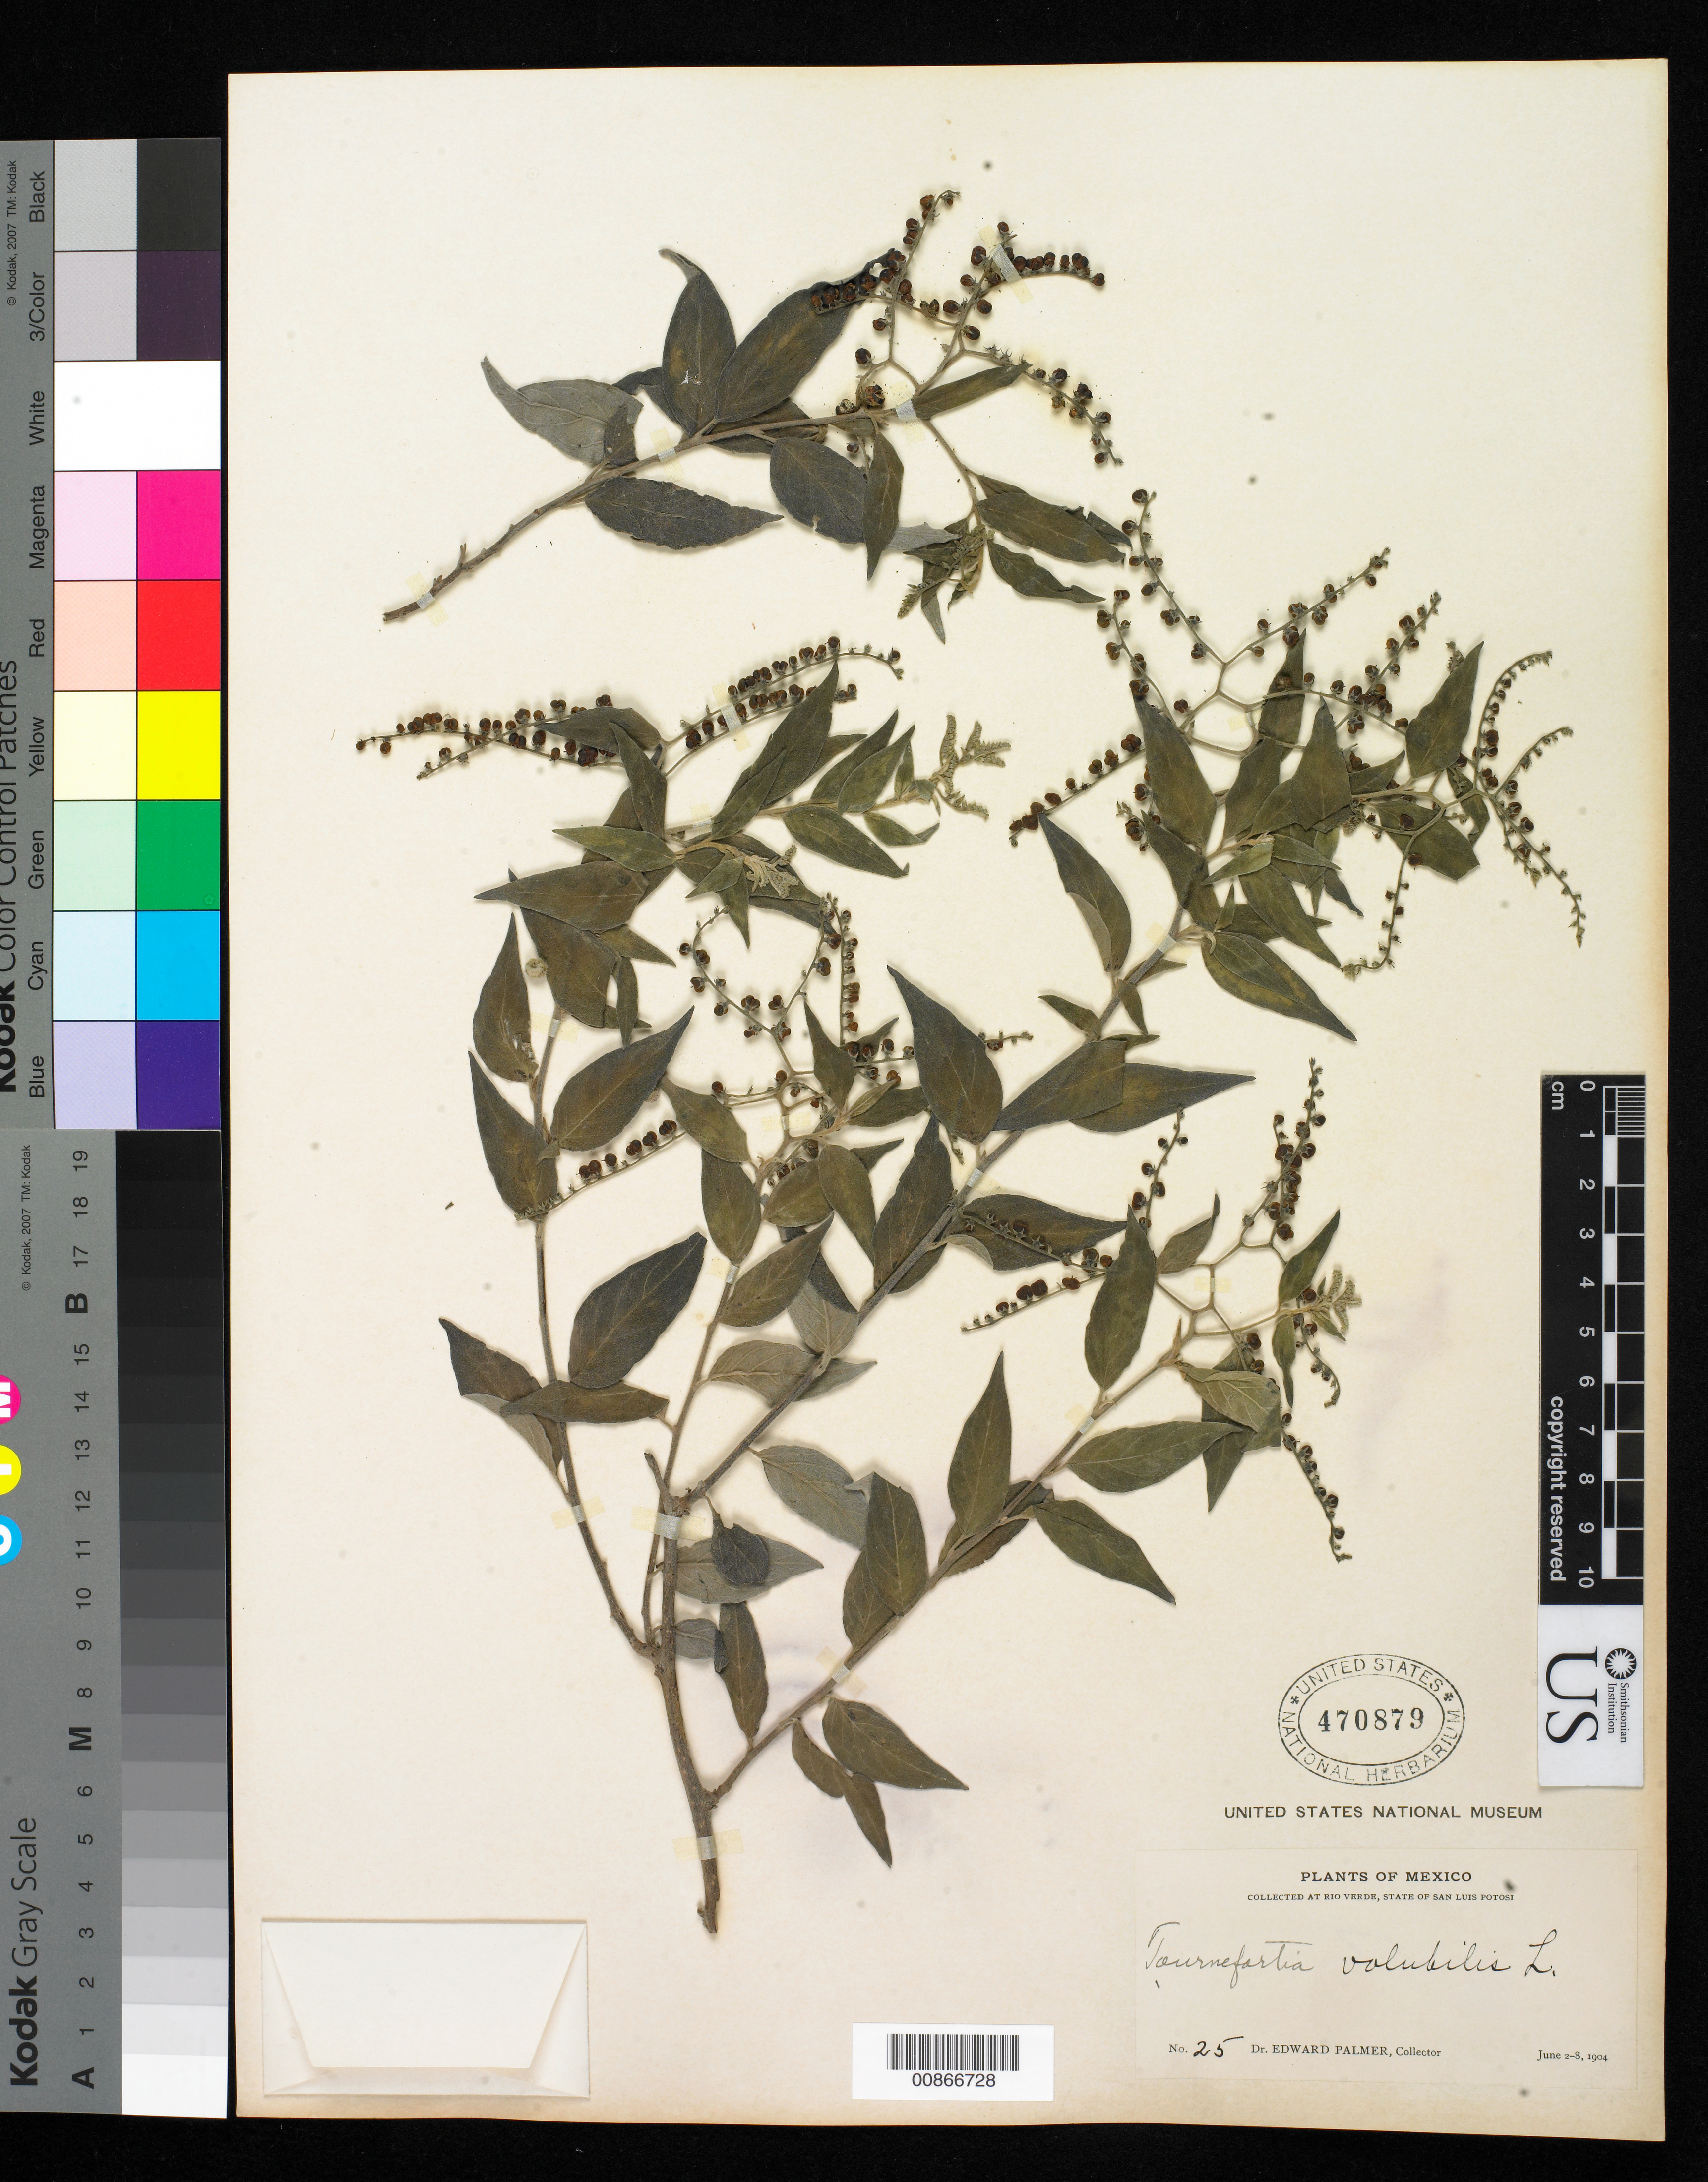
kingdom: Plantae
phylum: Tracheophyta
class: Magnoliopsida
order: Boraginales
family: Heliotropiaceae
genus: Myriopus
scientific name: Myriopus volubilis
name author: (L.) Small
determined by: Feuillet, C.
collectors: E. Palmer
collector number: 25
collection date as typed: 02 Jun 1904 to 08 Jun 1904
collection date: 1904-06-02/1904-06-08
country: Mexico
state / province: San Luis Potosí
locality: Río Verde, San Luis Potosí.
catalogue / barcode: US 470879